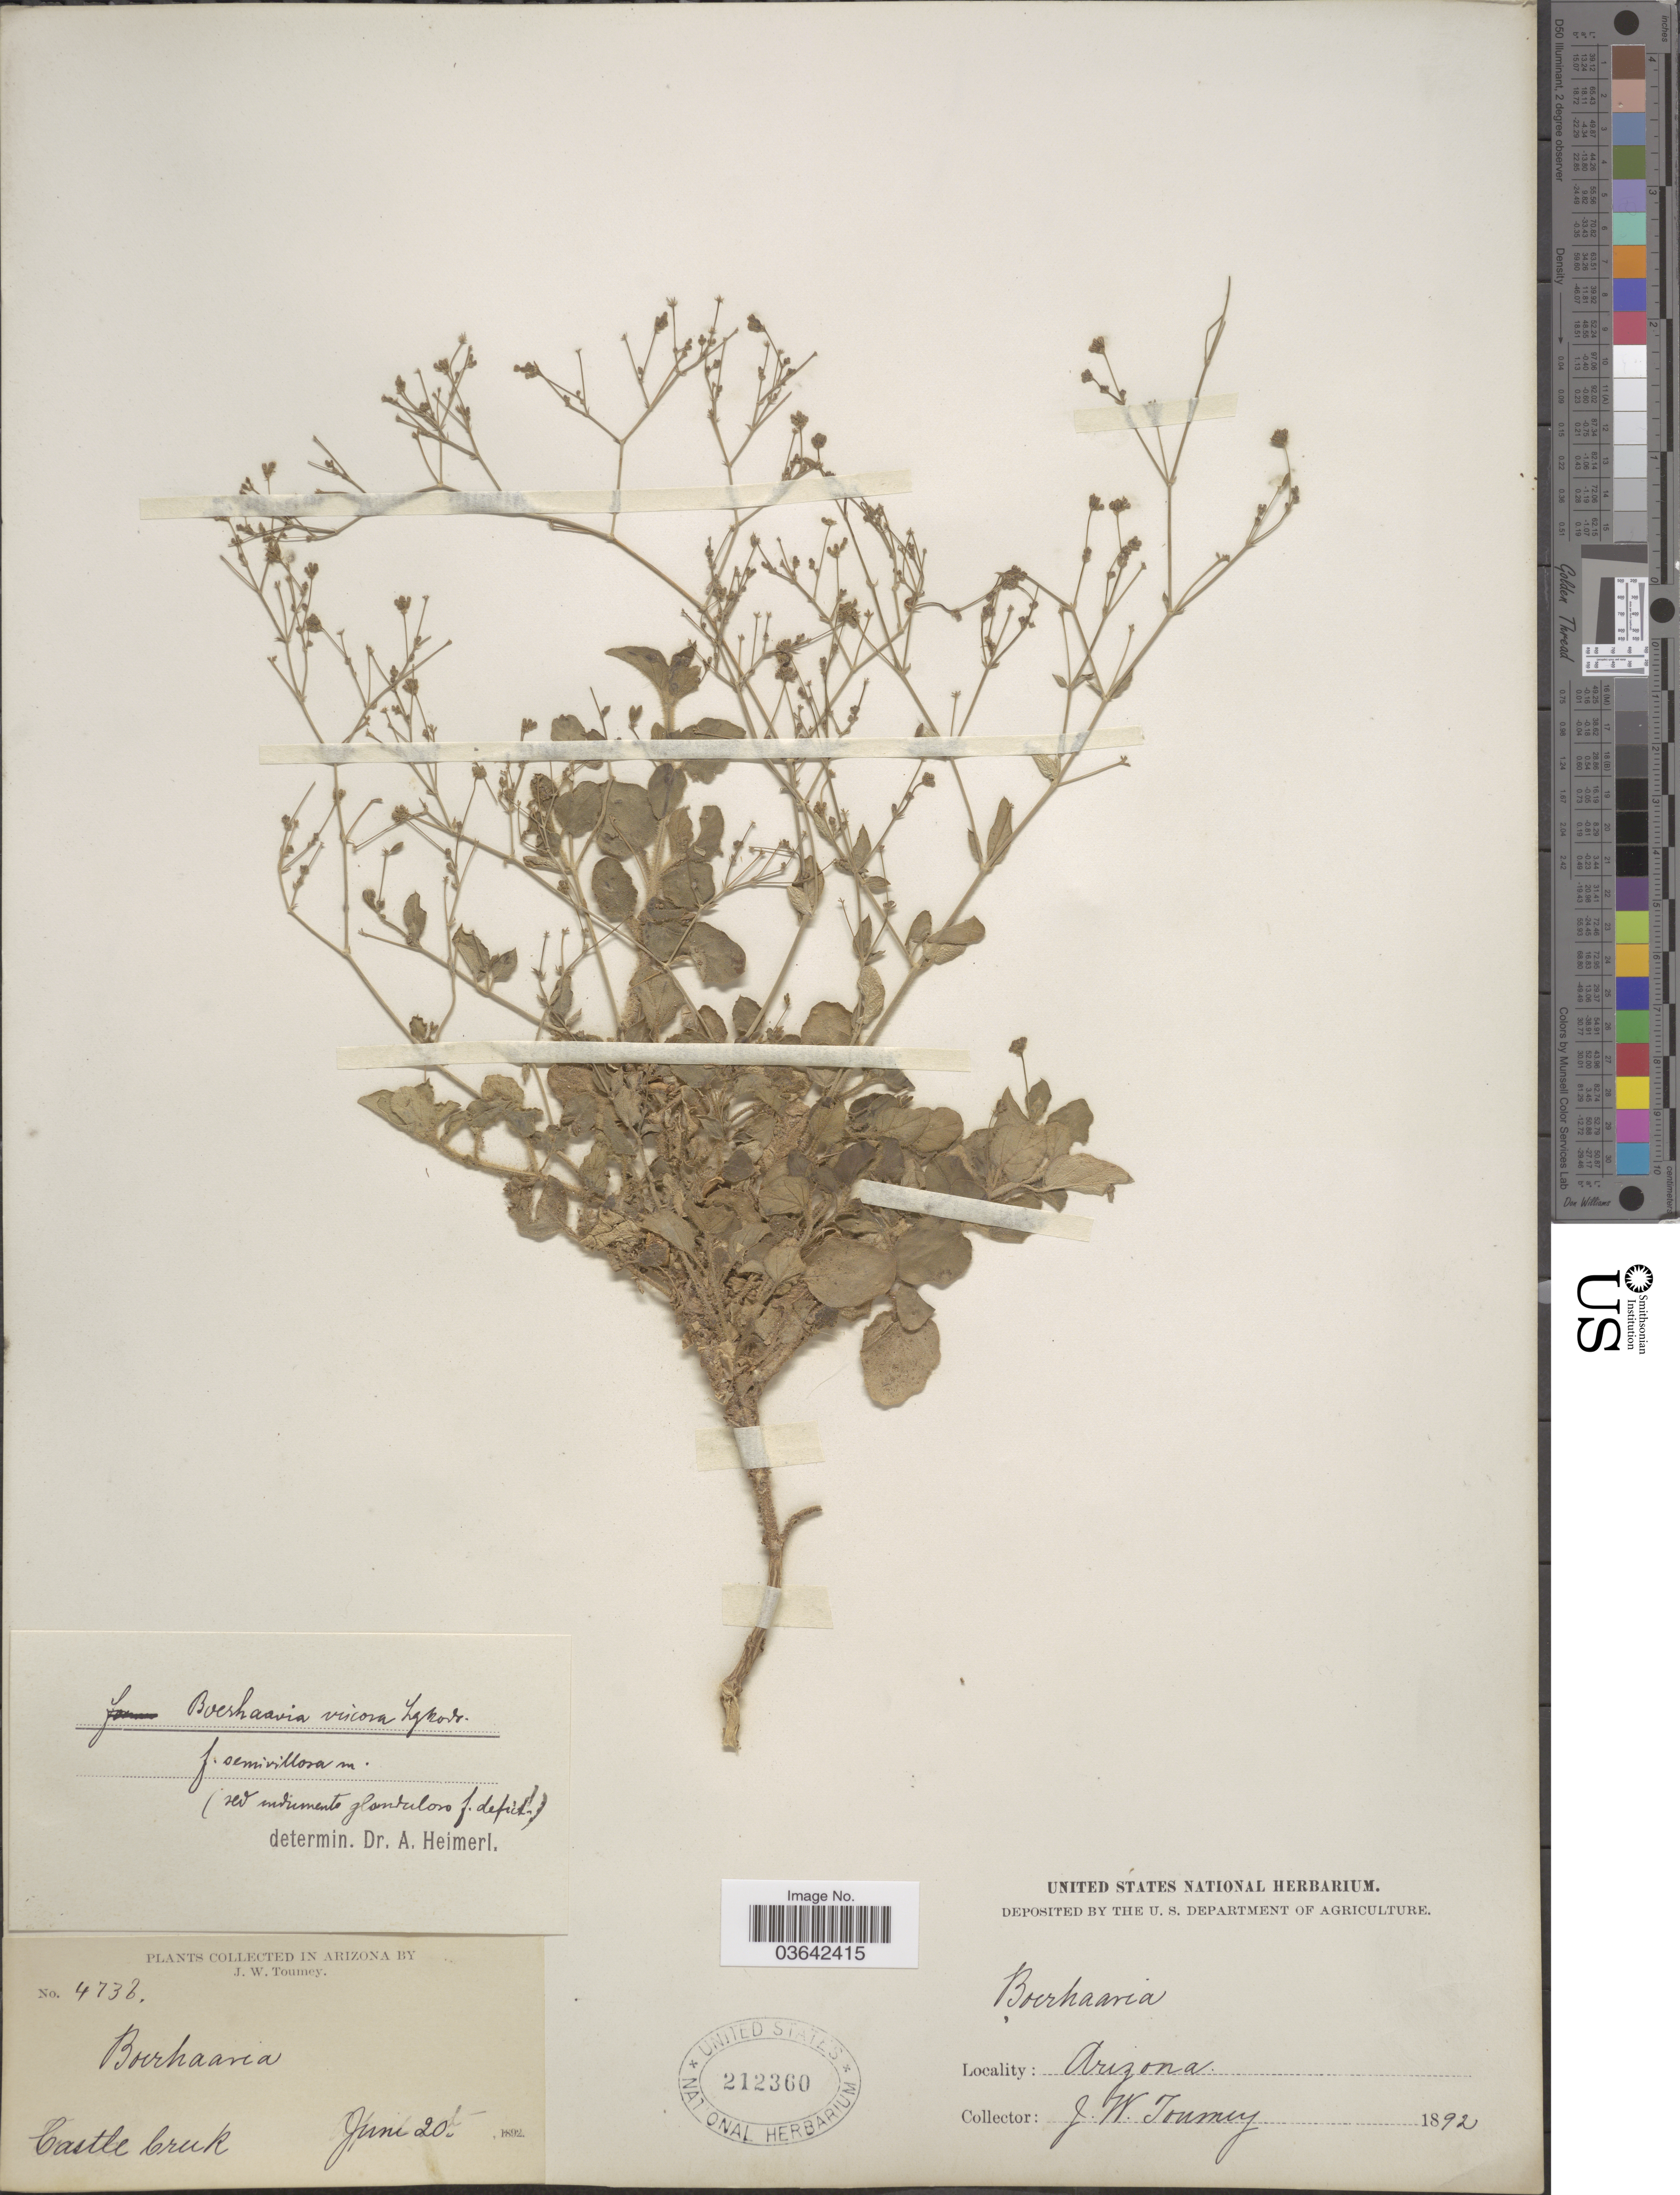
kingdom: Plantae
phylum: Tracheophyta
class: Magnoliopsida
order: Caryophyllales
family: Nyctaginaceae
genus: Boerhavia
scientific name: Boerhavia coccinea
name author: Mill.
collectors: J. W. Toumey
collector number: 4736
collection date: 1892-06-20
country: United States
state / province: Arizona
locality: Castle Creek.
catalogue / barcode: US 212360